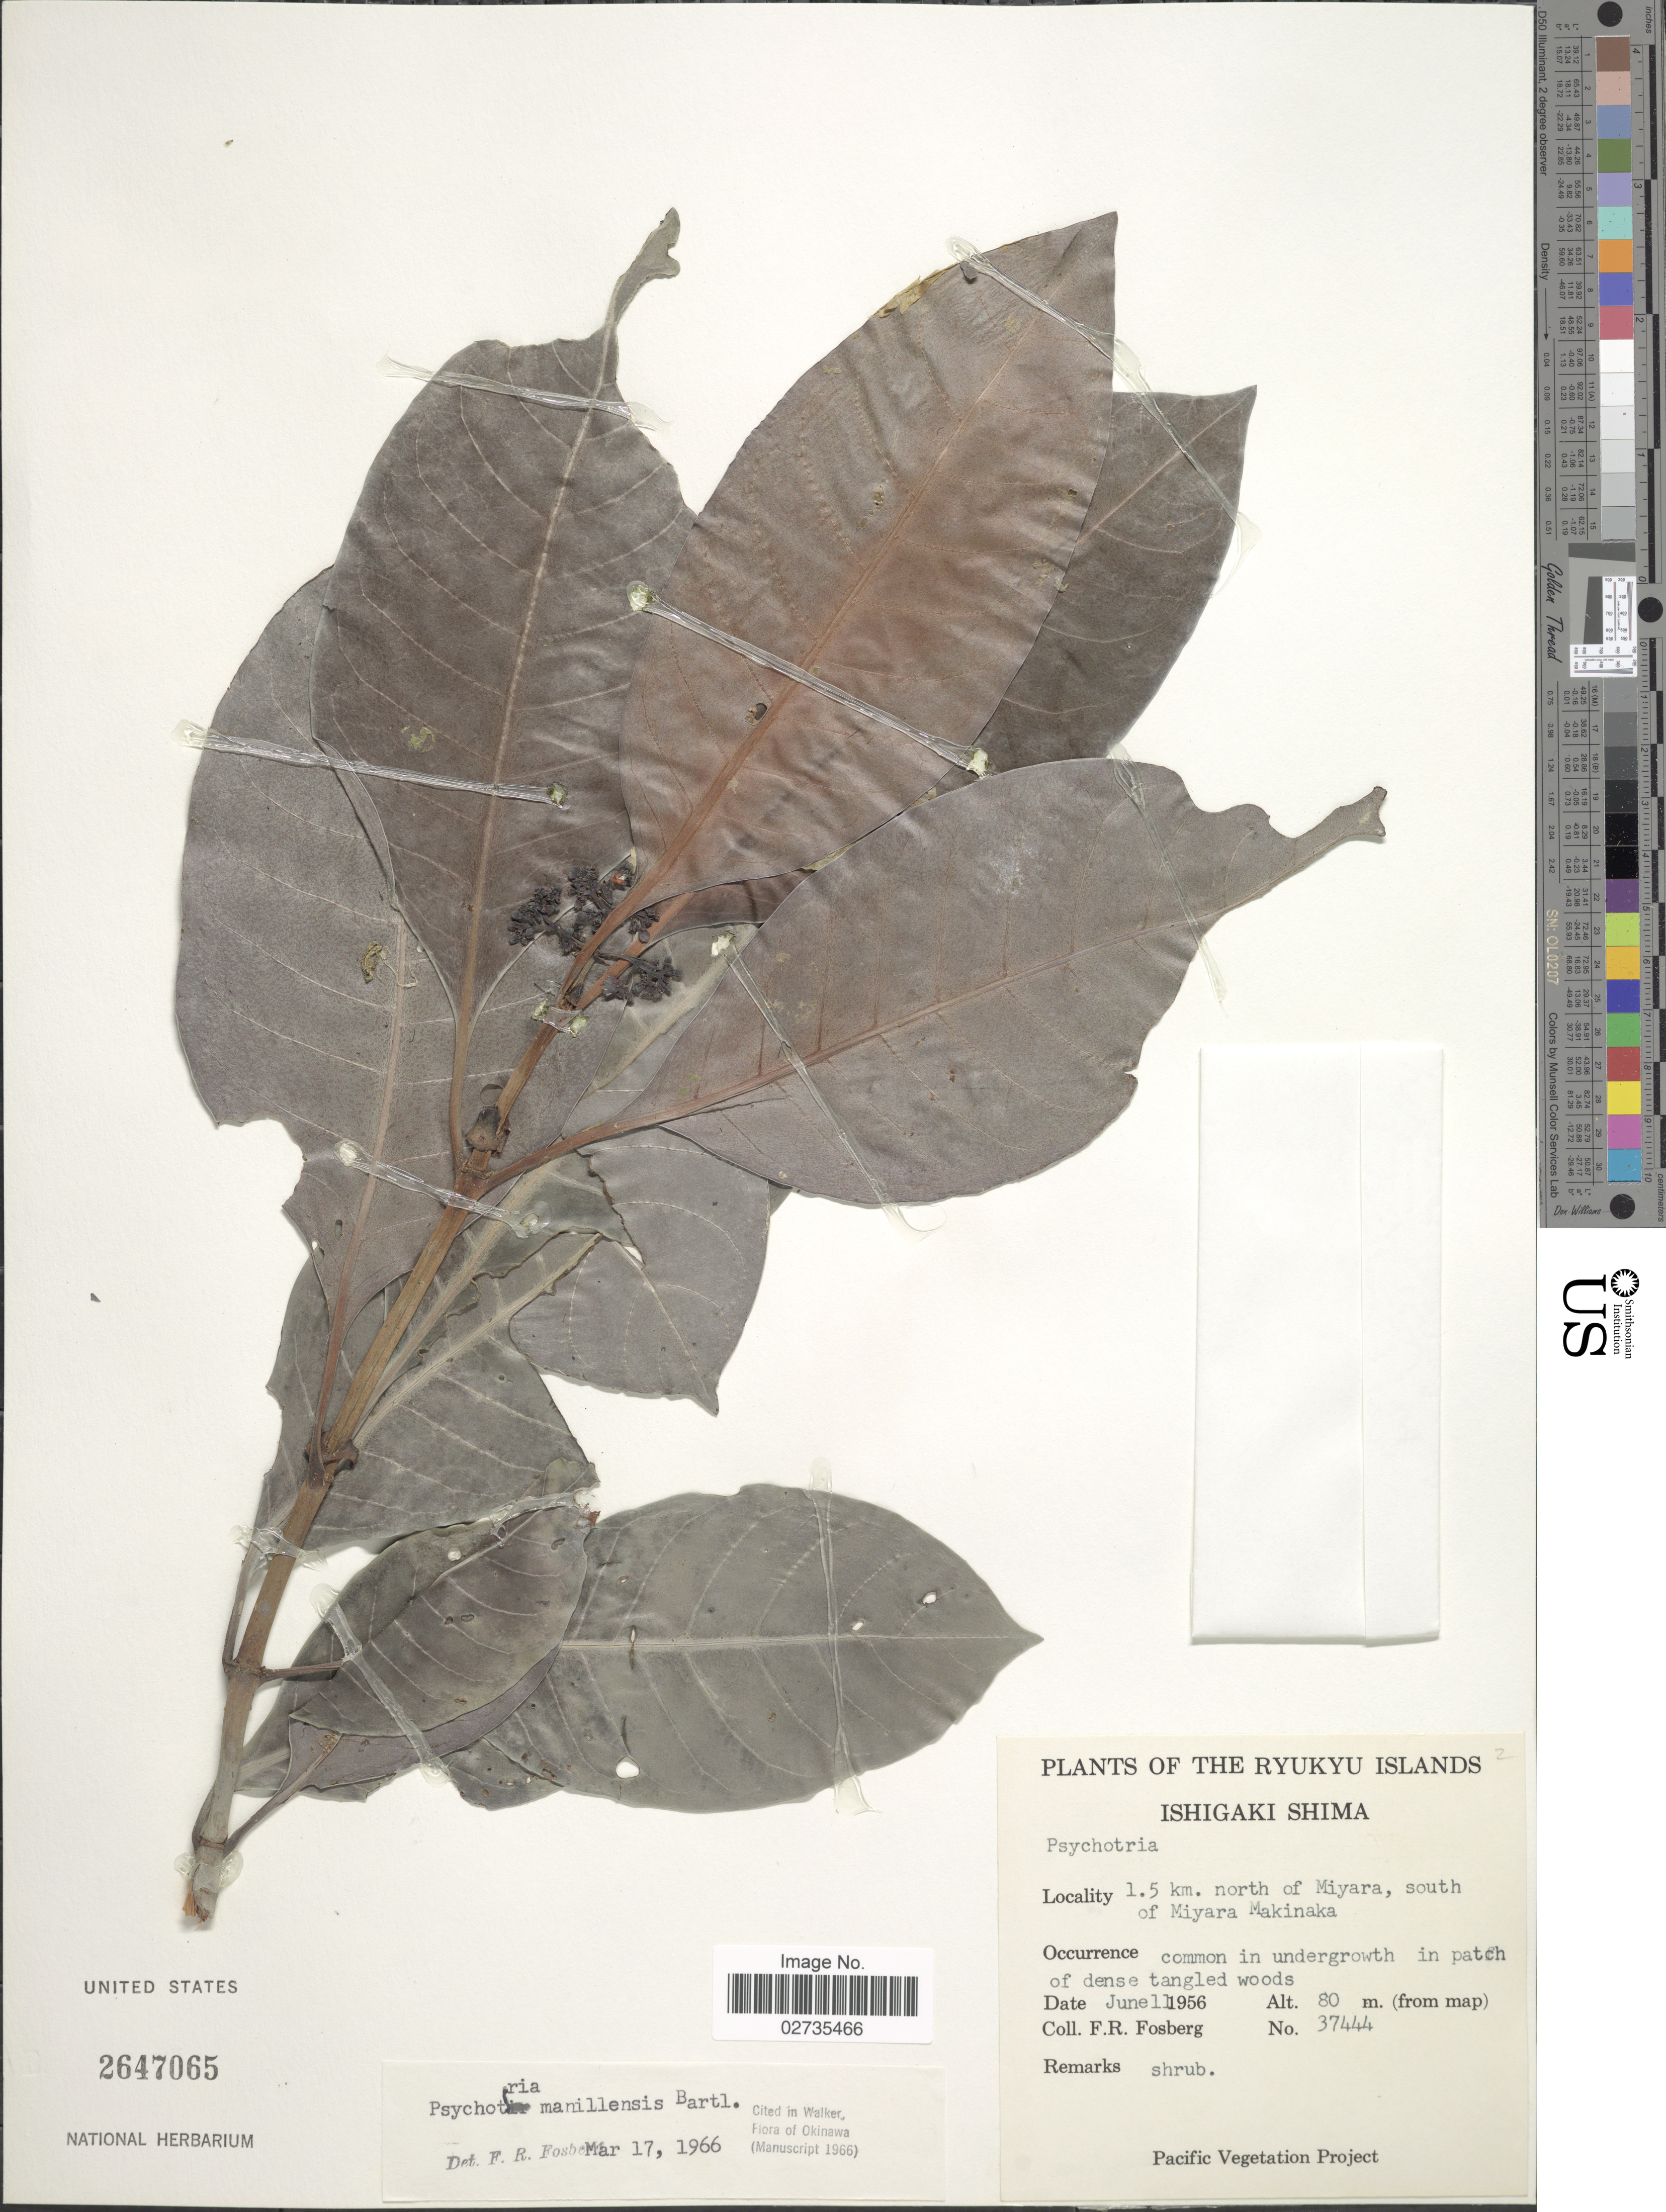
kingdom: Plantae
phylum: Tracheophyta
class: Magnoliopsida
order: Gentianales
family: Rubiaceae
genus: Psychotria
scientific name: Psychotria manillensis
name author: Bartl. ex DC.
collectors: F. R. Fosberg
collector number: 37444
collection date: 1956-06-11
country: Japan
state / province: Okinawa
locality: Ryukyu Islands. Ishigaki Shima. 1.5 km. north of Miyara, south of Miyara Makinaka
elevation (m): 80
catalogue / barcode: US 2647065